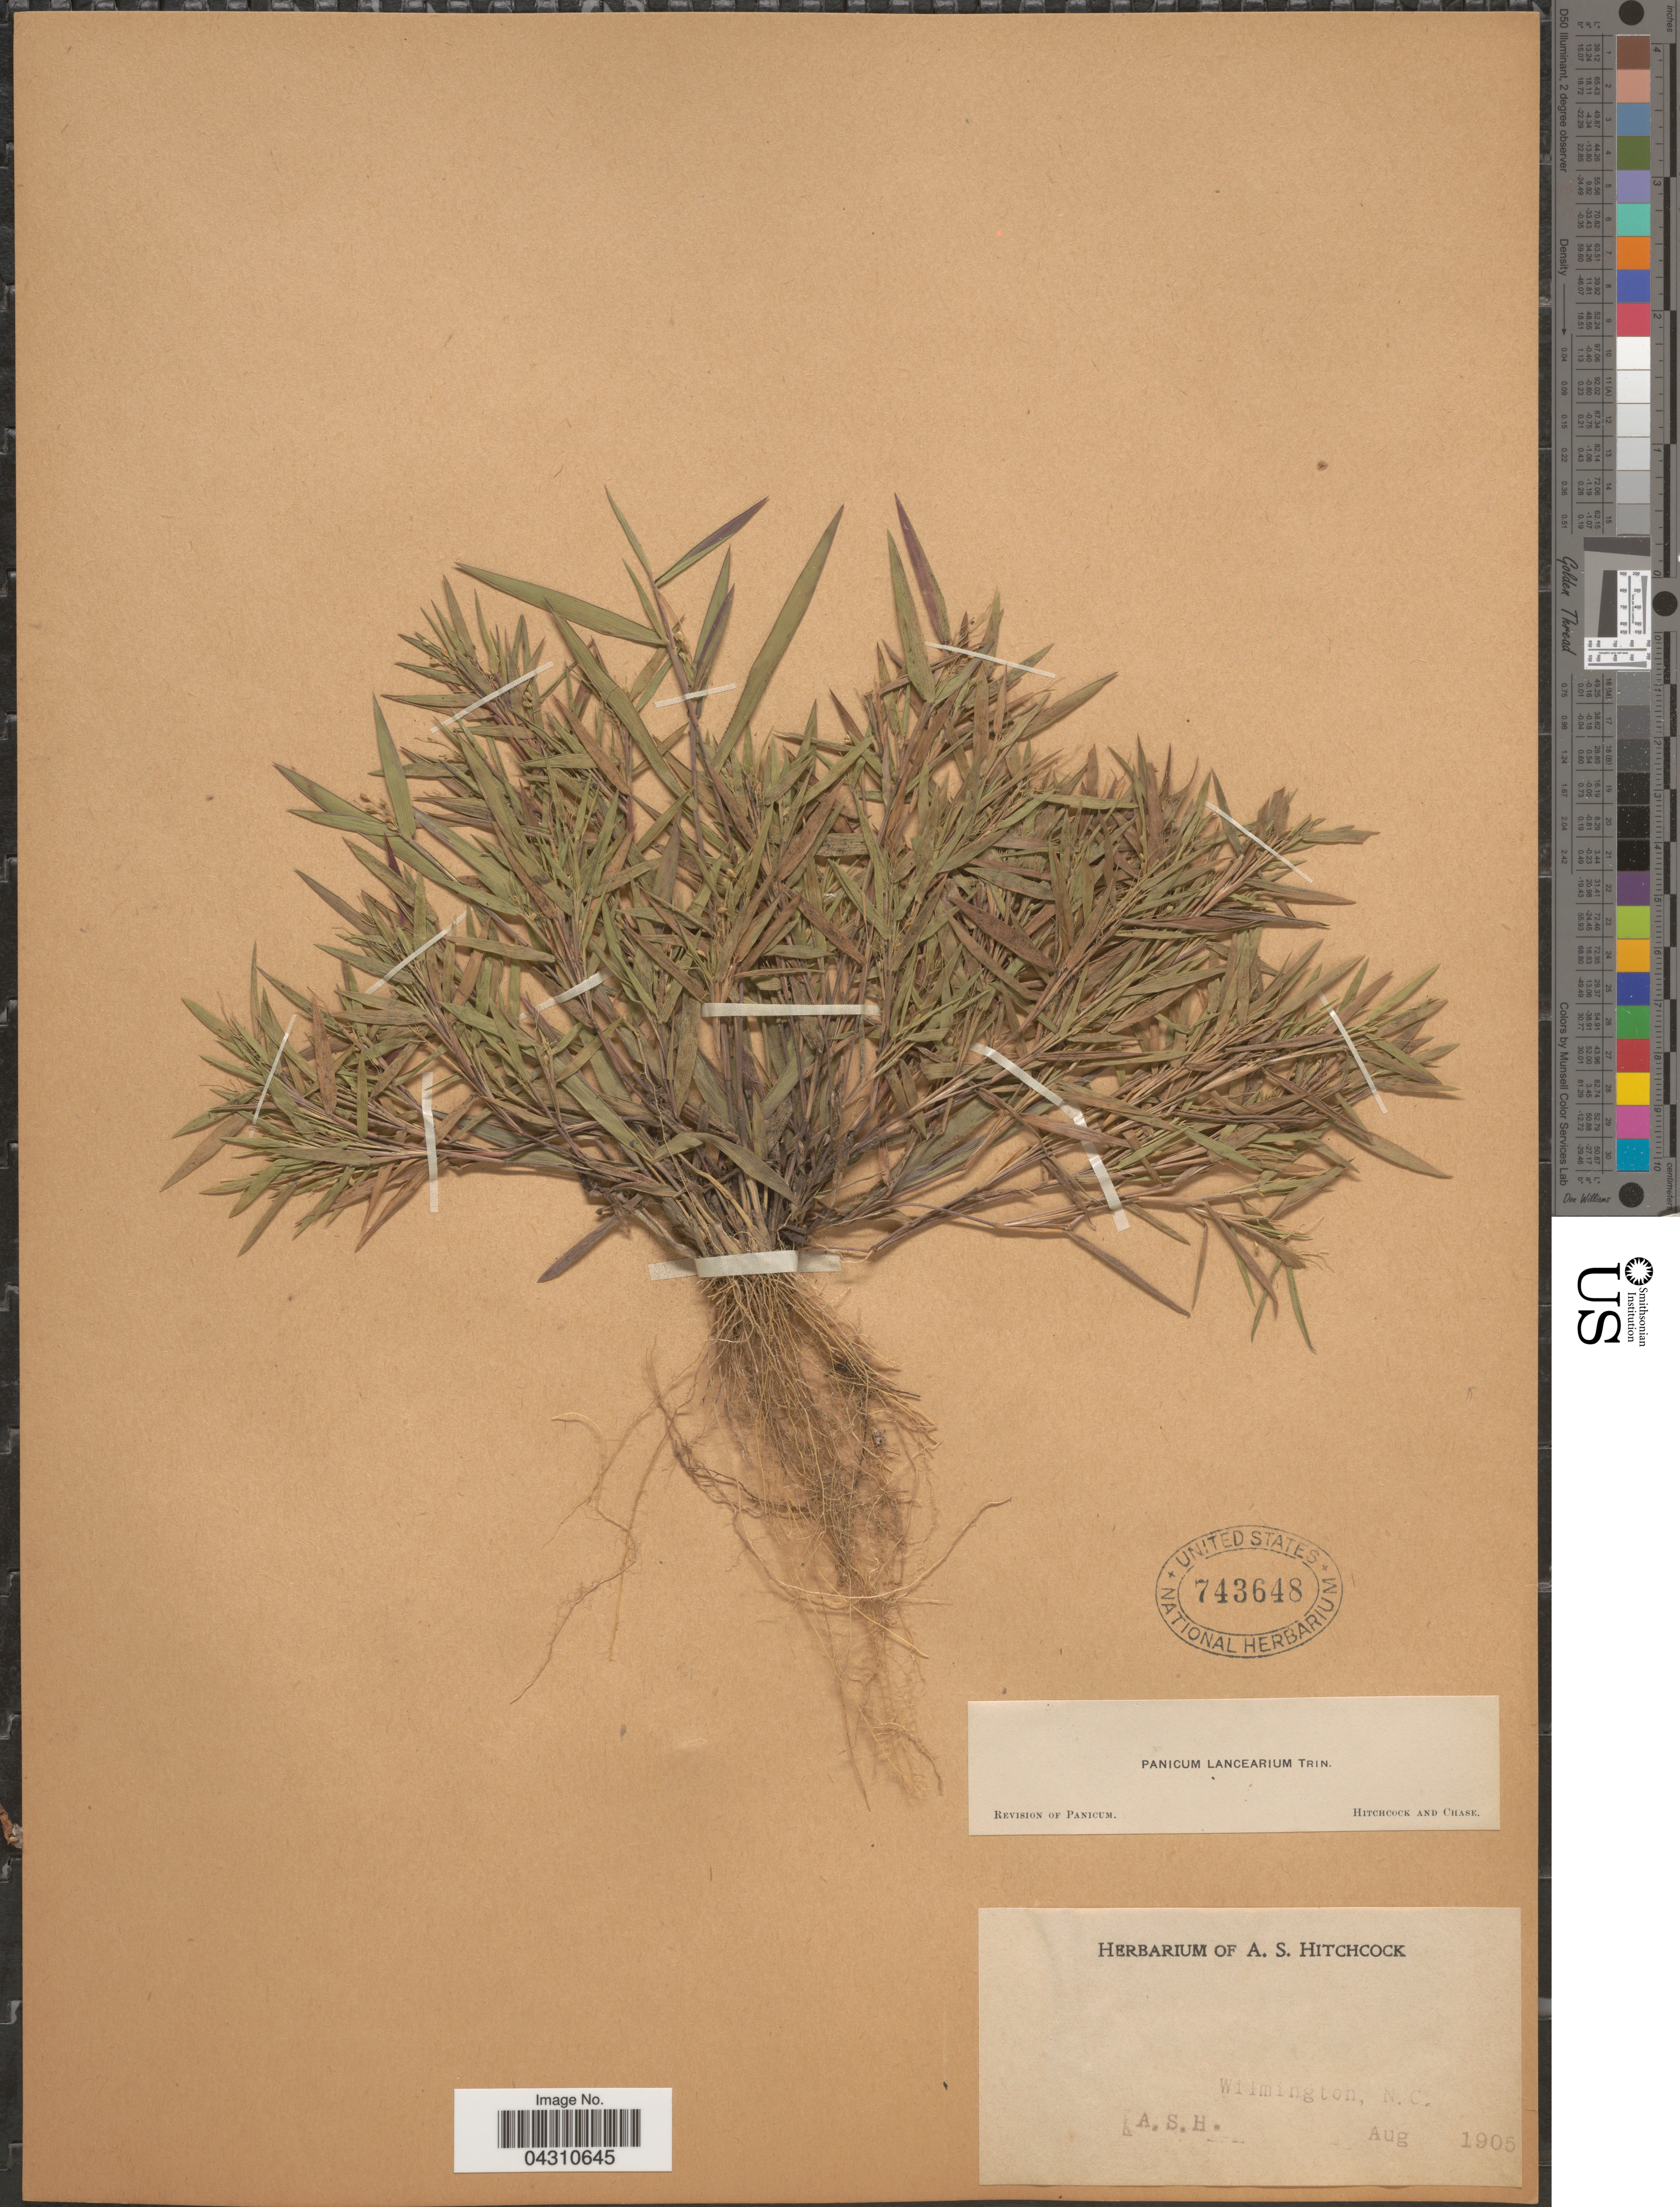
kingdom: Plantae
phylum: Tracheophyta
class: Liliopsida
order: Poales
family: Poaceae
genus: Dichanthelium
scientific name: Dichanthelium portoricense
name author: (Desv. ex Ham.) B.F. Hansen & Wunderlin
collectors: A. S. Hitchcock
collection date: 1905-08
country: United States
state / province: North Carolina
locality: Wilmington.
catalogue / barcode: US 743648